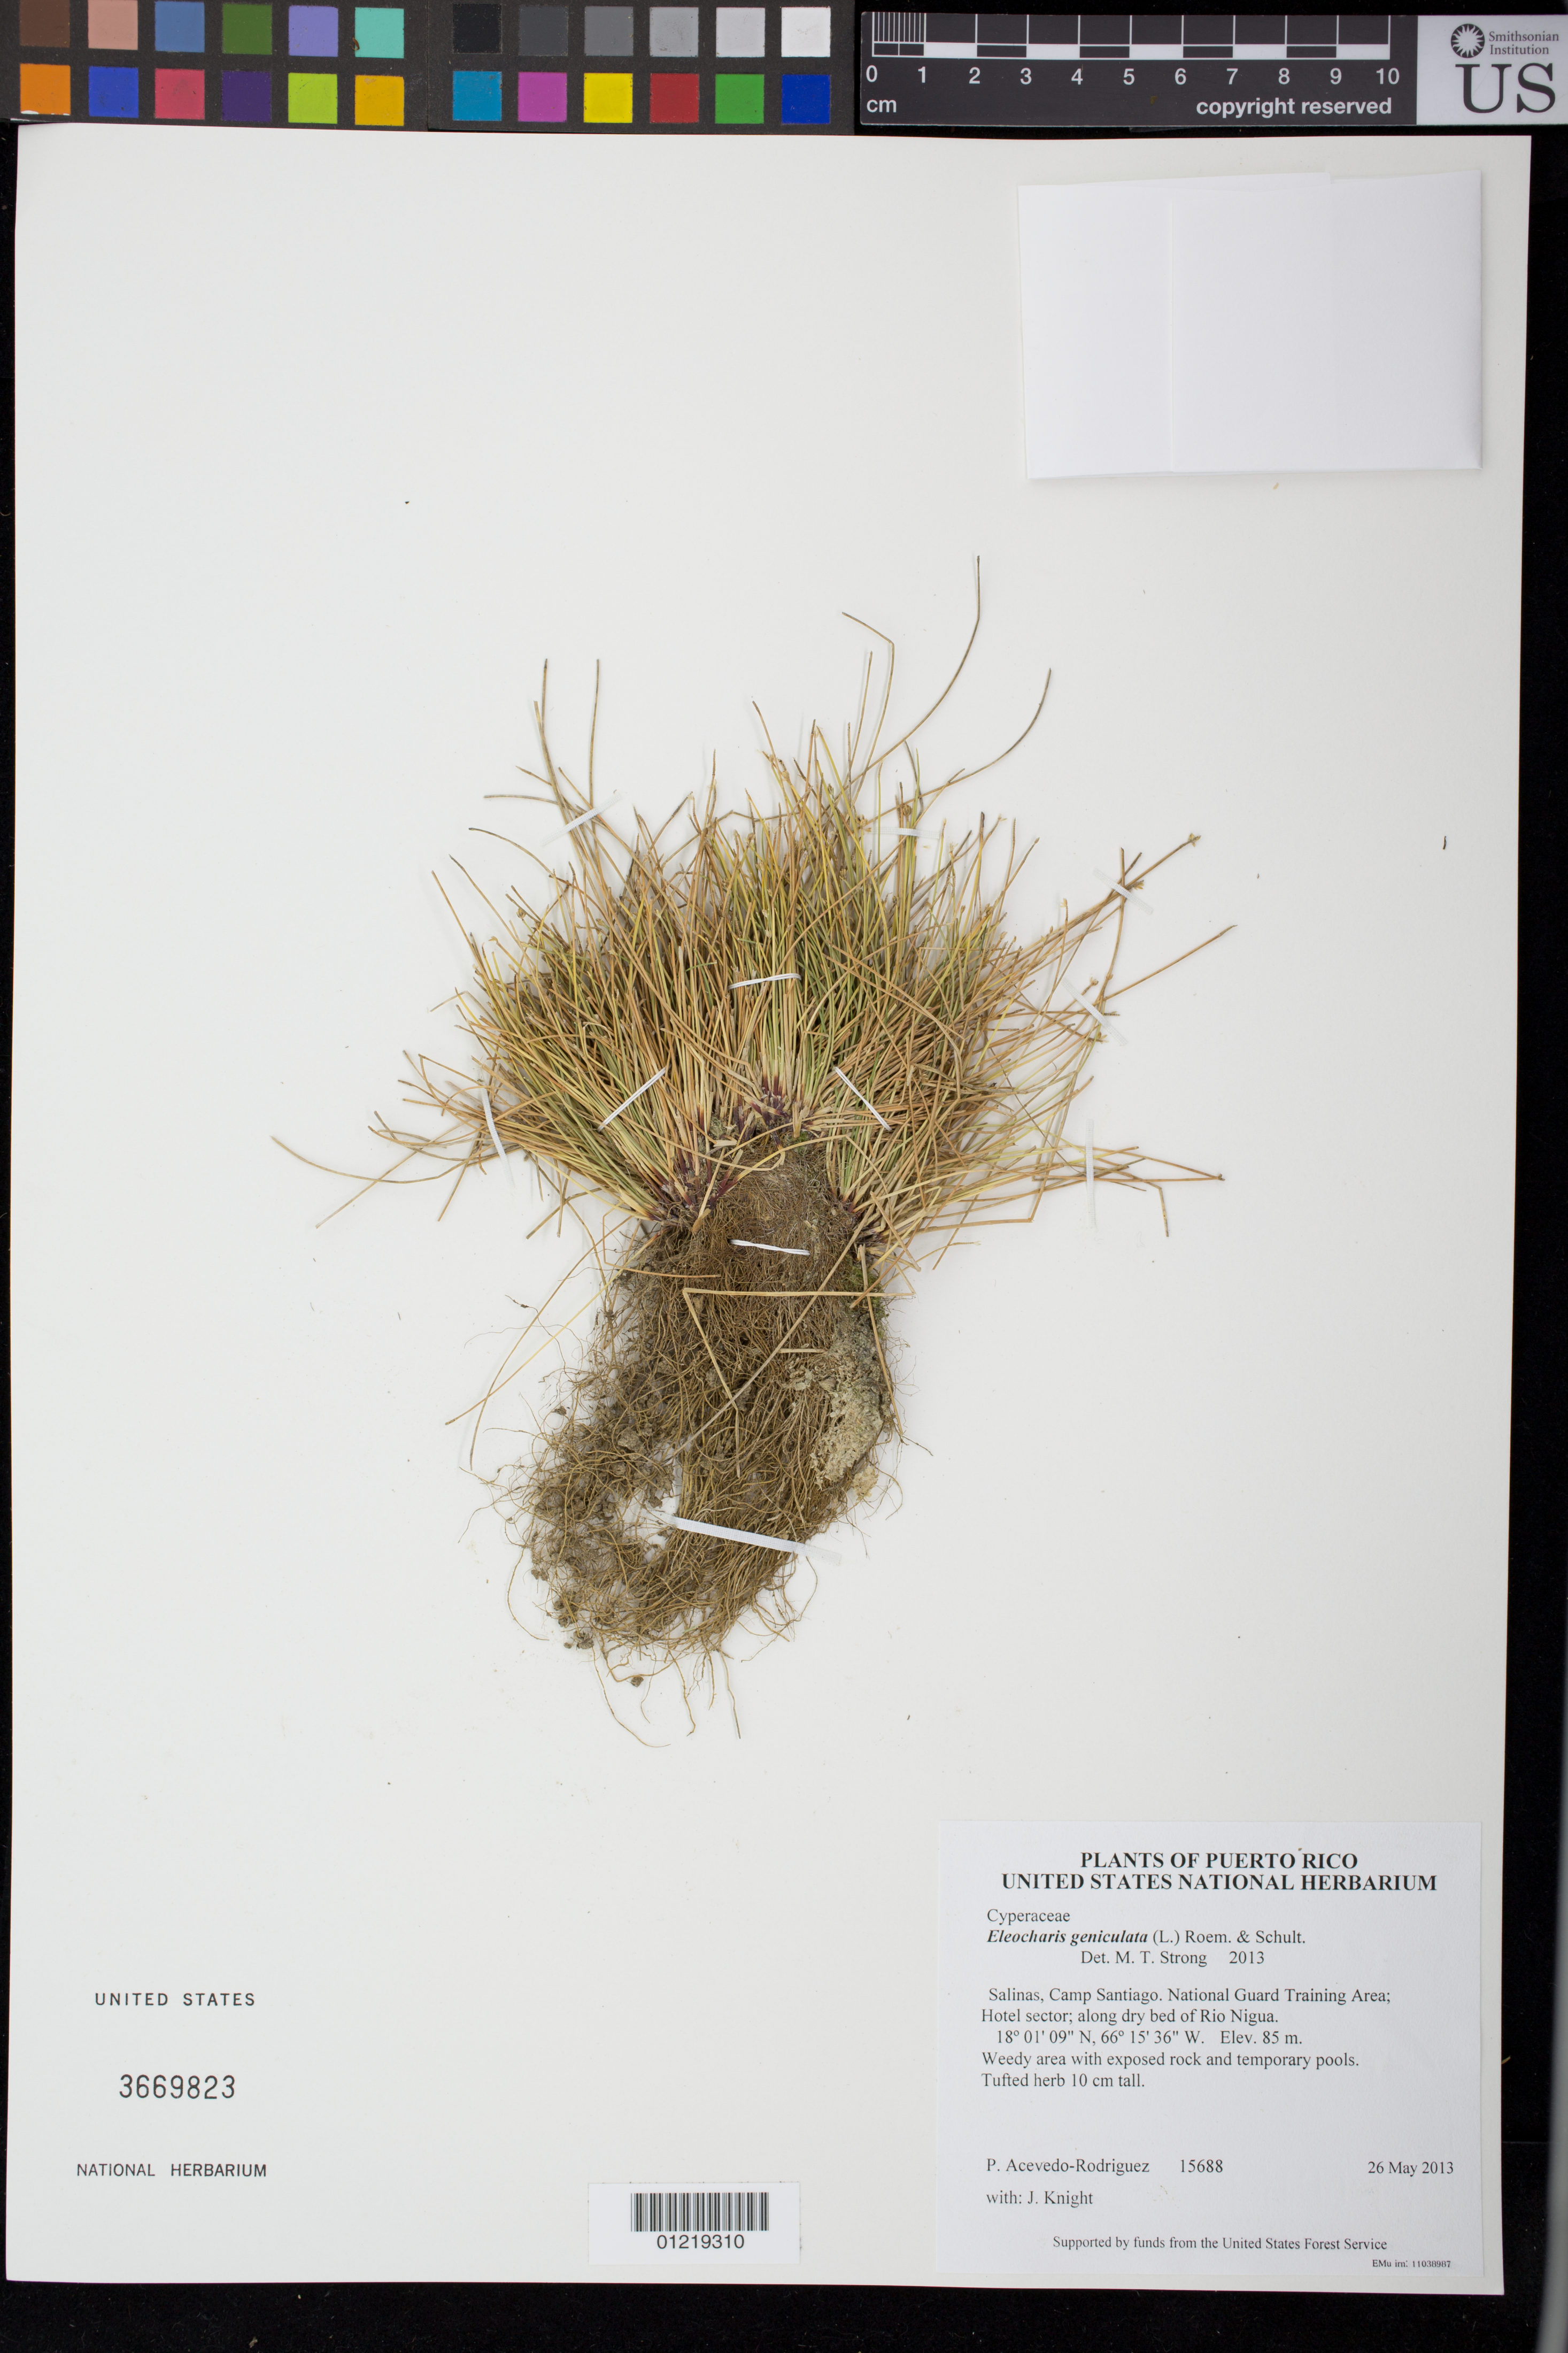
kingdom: Plantae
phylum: Tracheophyta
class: Liliopsida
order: Poales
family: Cyperaceae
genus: Eleocharis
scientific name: Eleocharis geniculata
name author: (L.) Roem. & Schult.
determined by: Strong, M. T., (US), Smithsonian Institution - National Museum of Natural History (UNITED STATES)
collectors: P. Acevedo-Rodr. & J. Knight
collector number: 15688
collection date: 2013-05-26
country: Puerto Rico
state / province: Salinas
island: Puerto Rico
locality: Camp Santiago. National Guard Training Area; Hotel sector; along dry bed of Rio Nigua.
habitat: Weedy area with exposed rock and temporary pools.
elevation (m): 85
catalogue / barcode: US 3669823